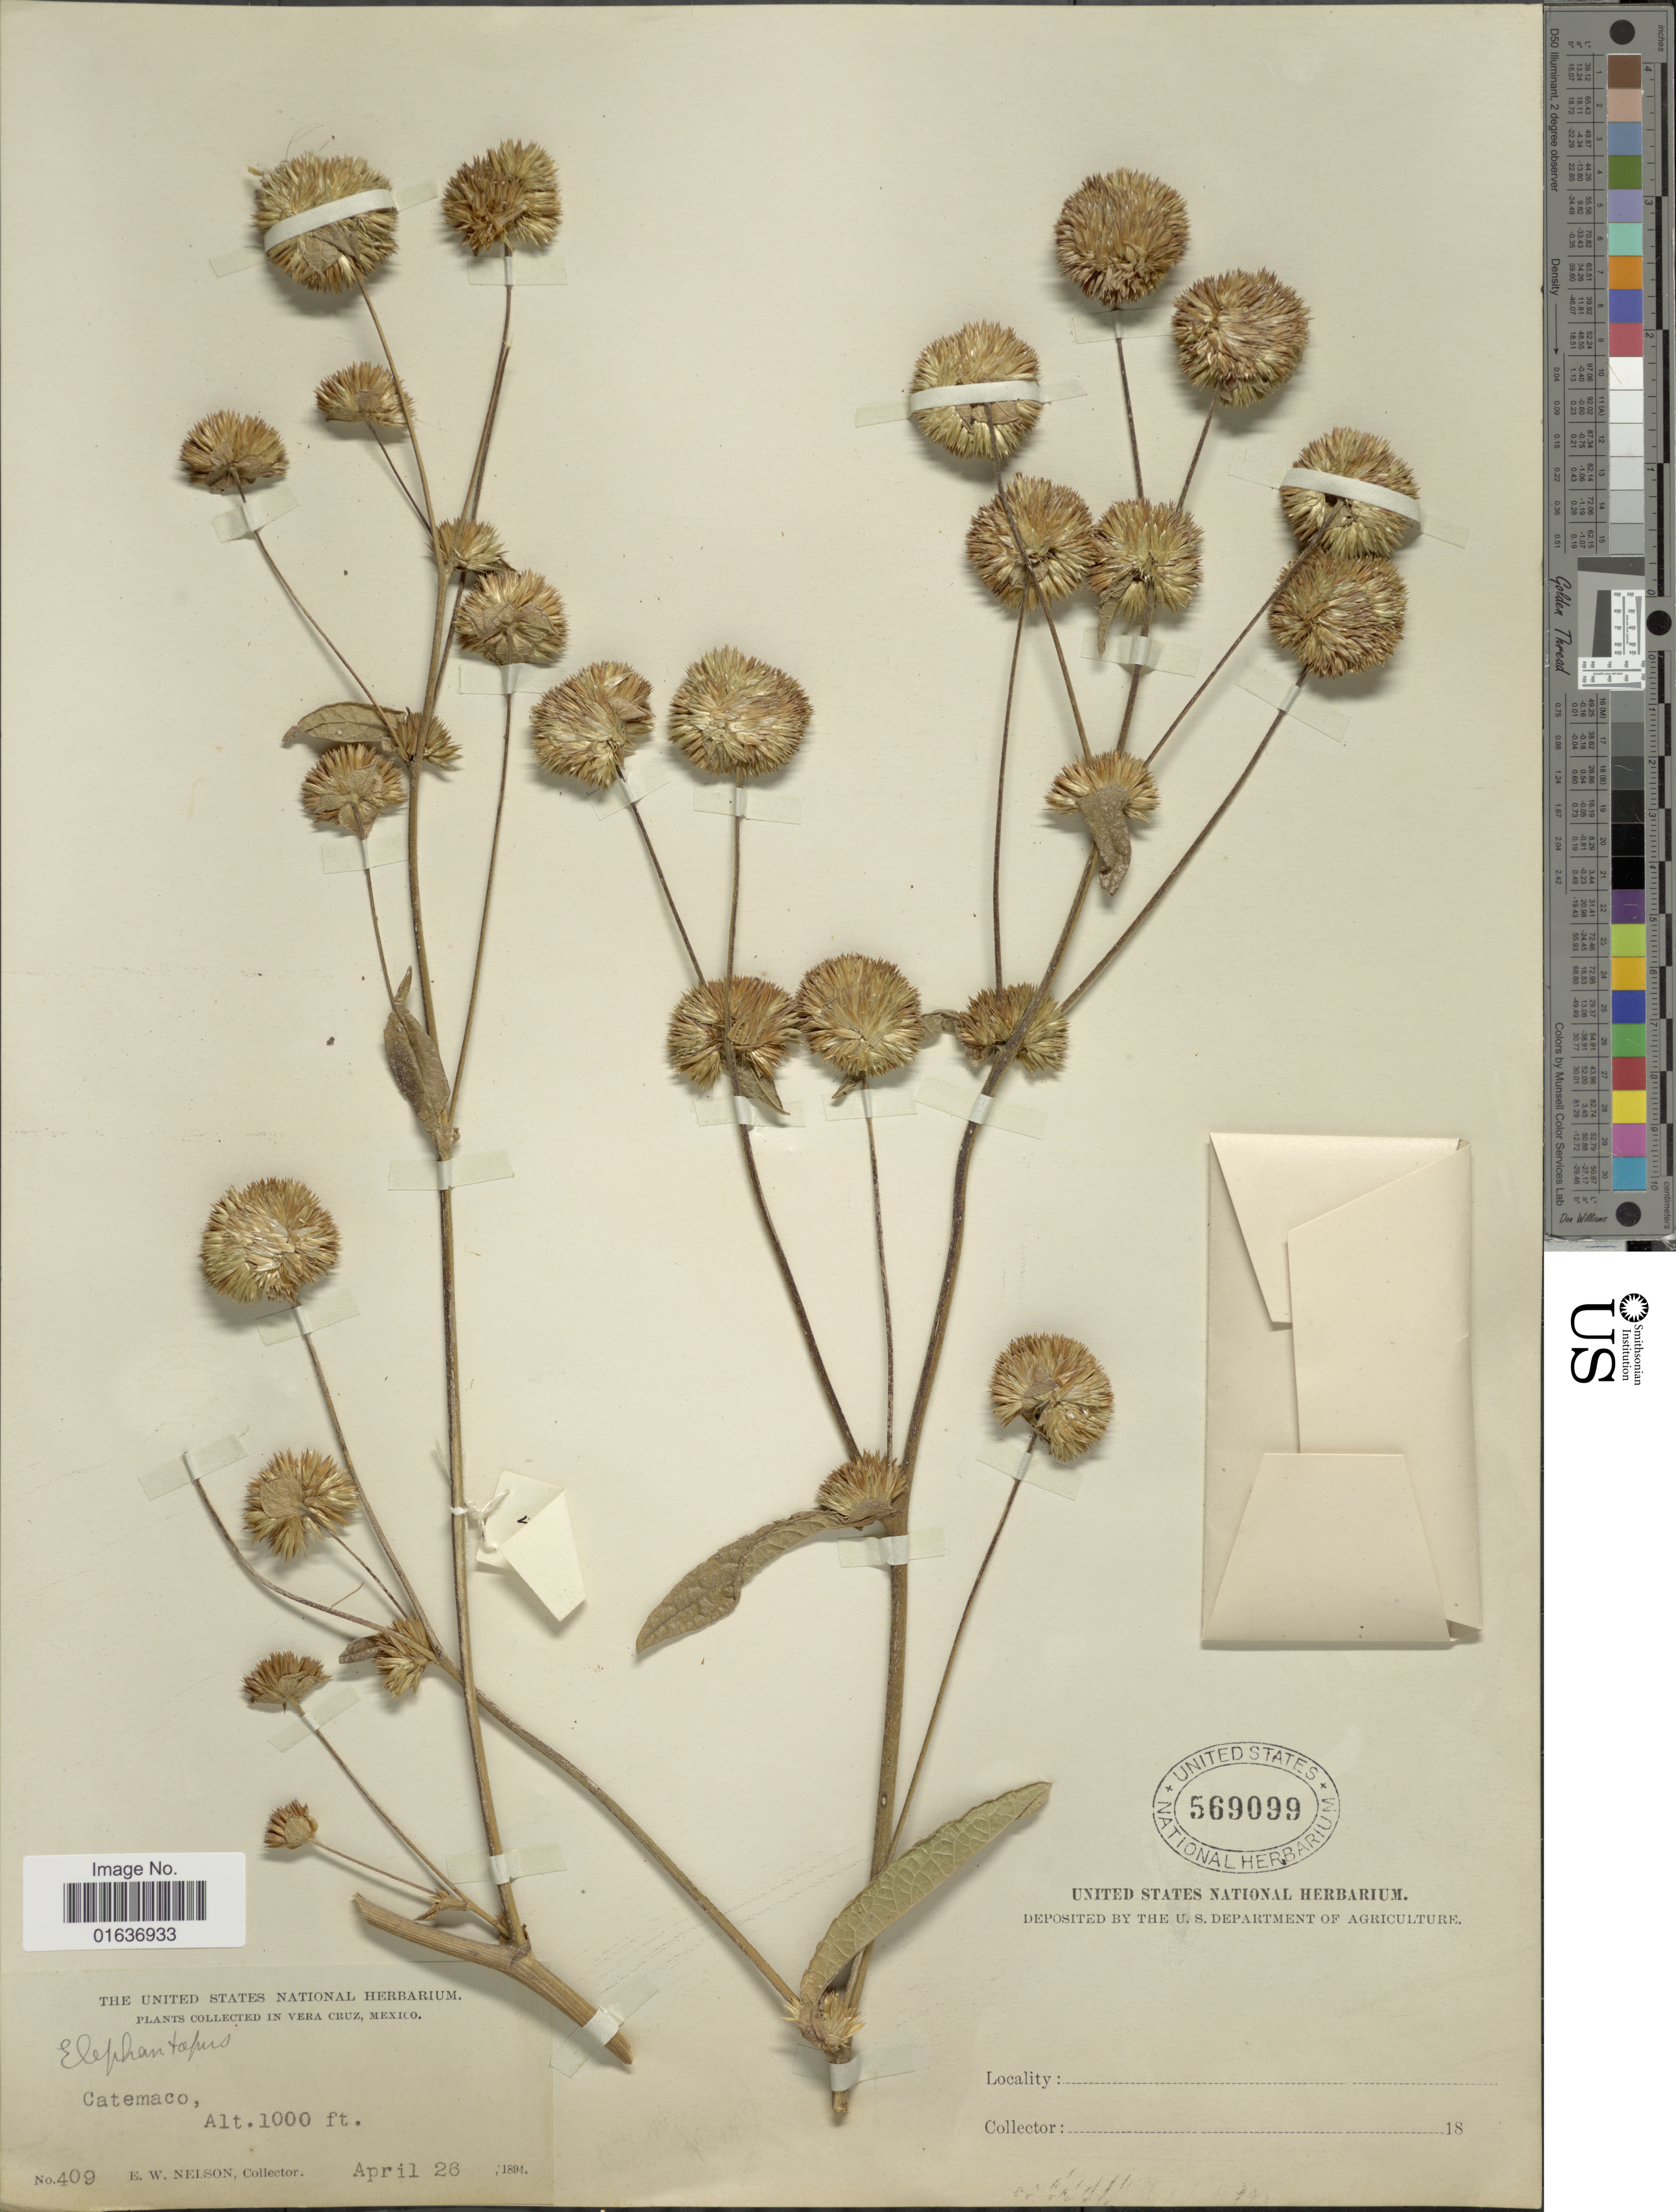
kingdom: Plantae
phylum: Tracheophyta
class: Magnoliopsida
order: Asterales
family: Asteraceae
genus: Elephantopus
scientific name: Elephantopus sp.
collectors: E. W. Nelson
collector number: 409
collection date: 1894-04-28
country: Mexico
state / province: Veracruz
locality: Vera cruz, Catemaco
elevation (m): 305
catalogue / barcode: US 269099